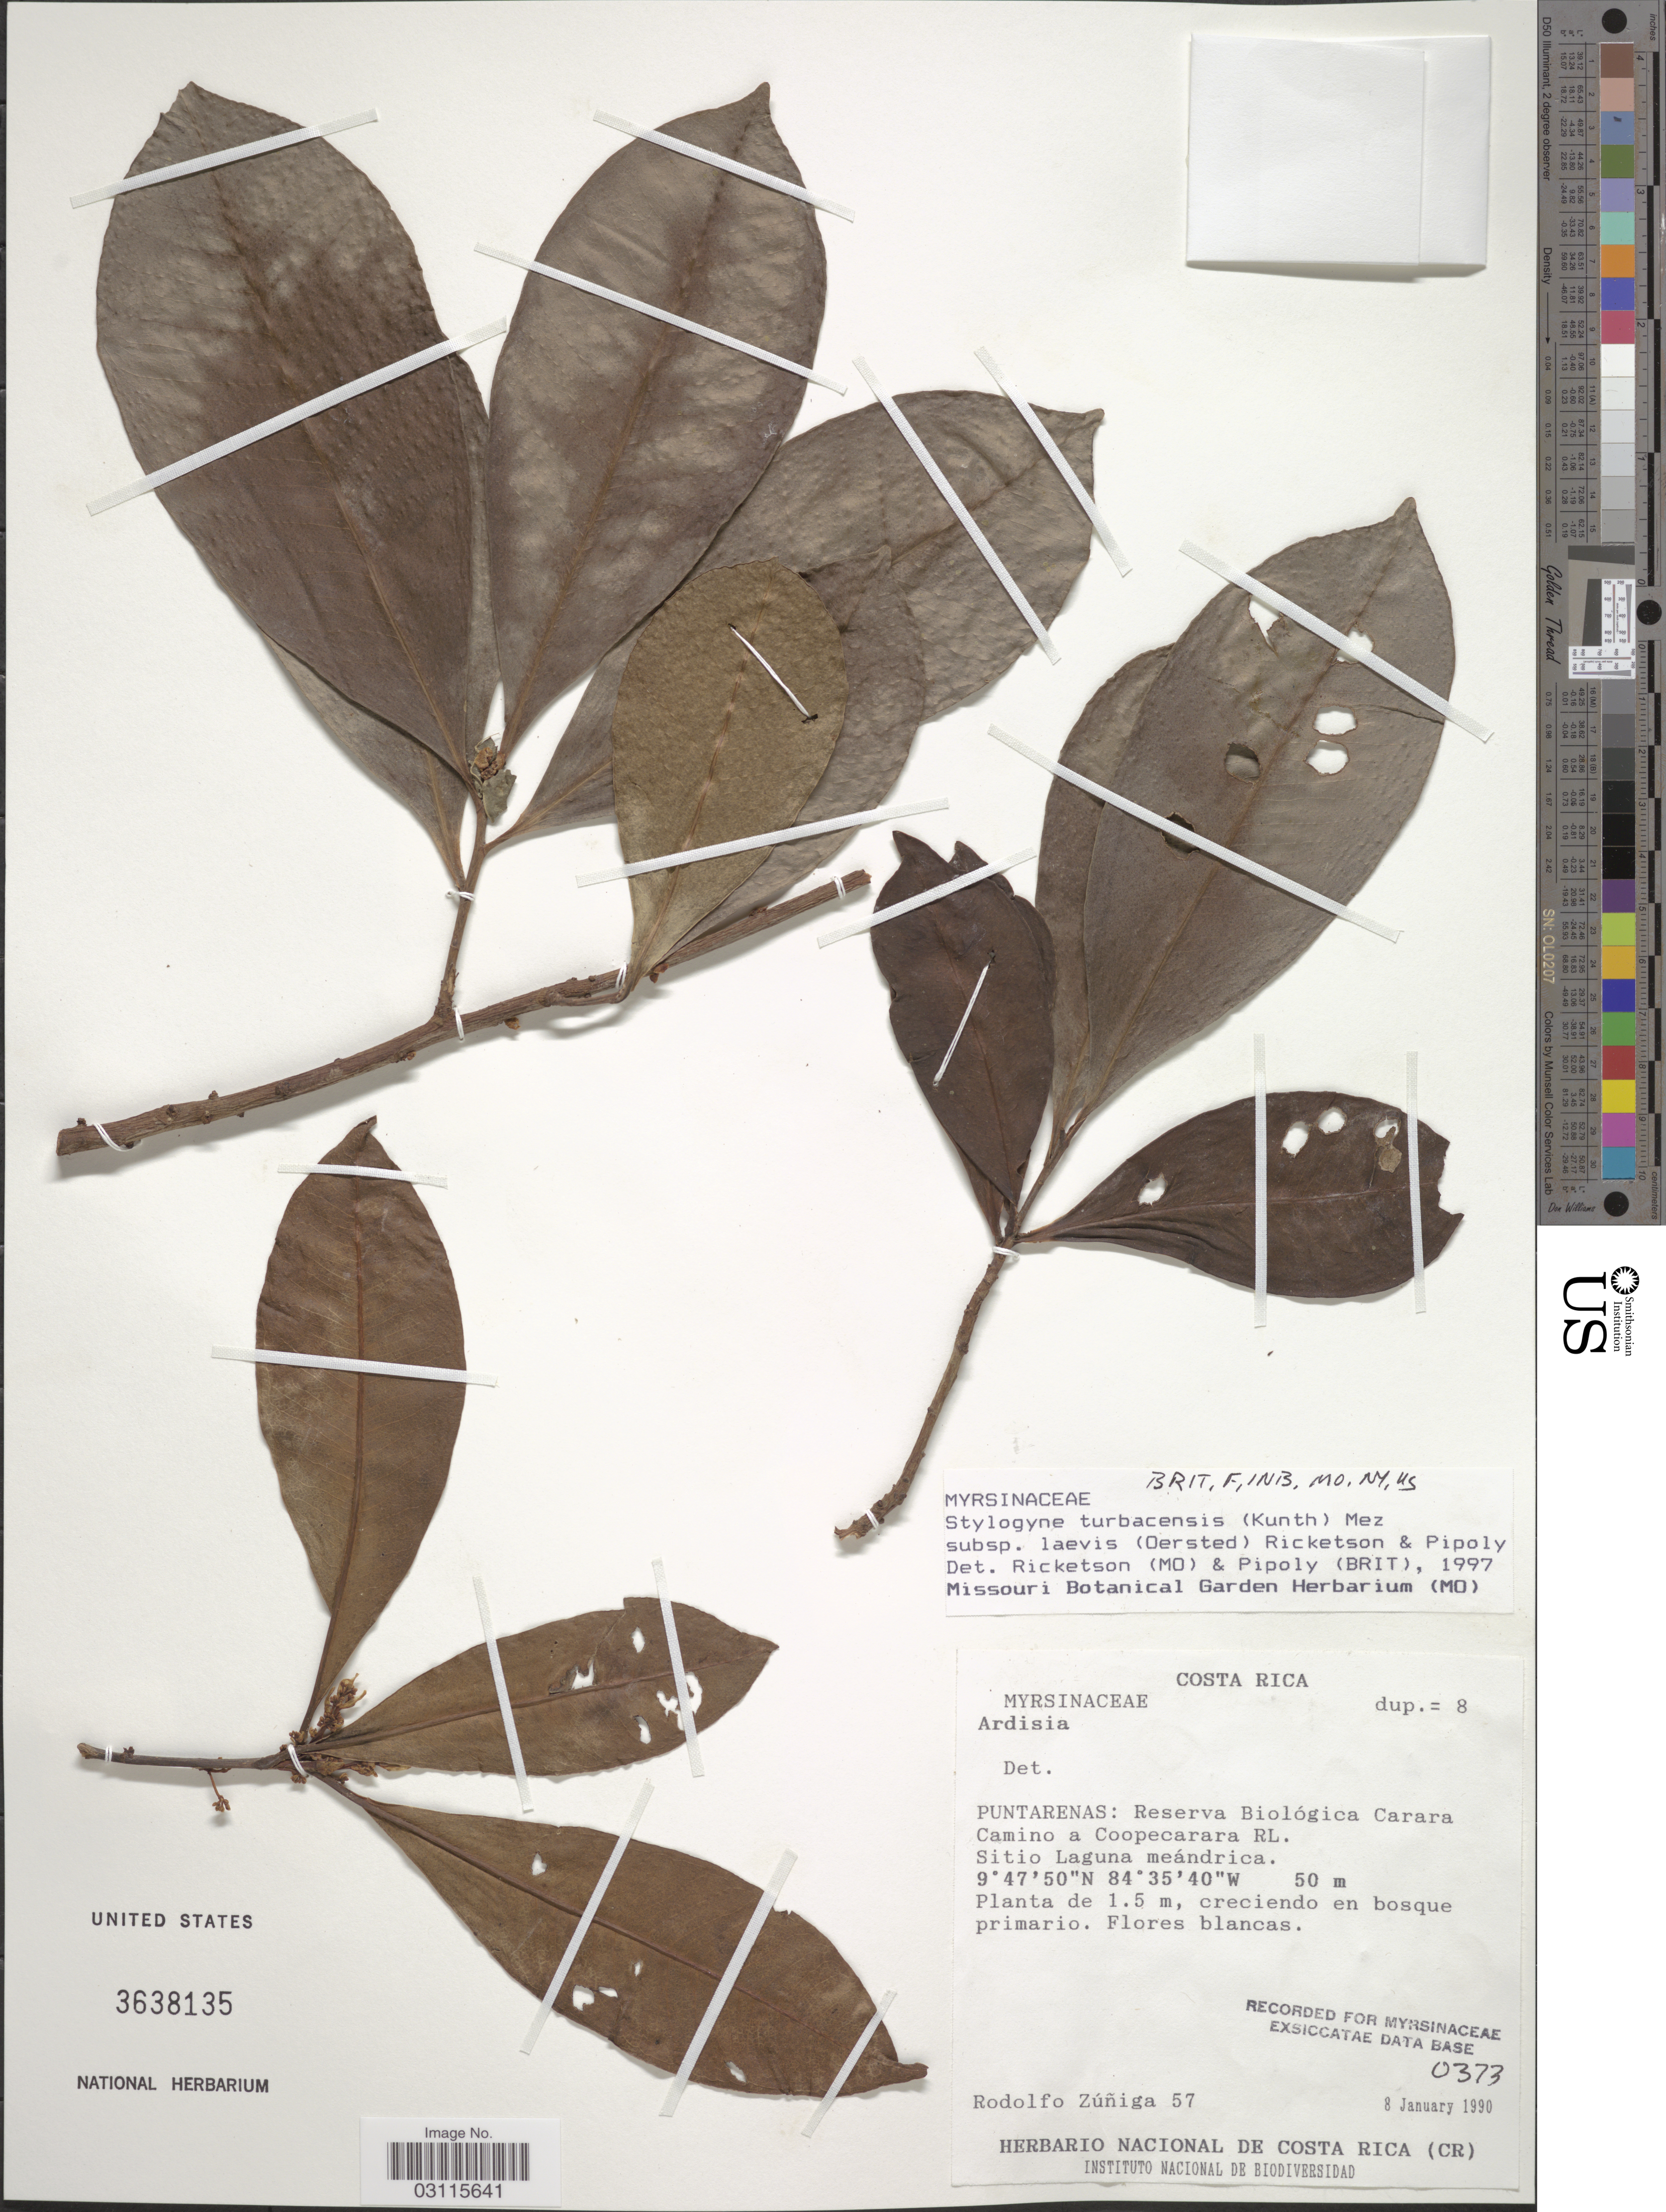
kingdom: Plantae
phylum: Tracheophyta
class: Magnoliopsida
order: Ericales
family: Primulaceae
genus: Stylogyne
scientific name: Stylogyne turbacensis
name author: (Kunth) Mez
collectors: R. Zúñiga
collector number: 57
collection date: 1990-01-08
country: Costa Rica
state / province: Puntarenas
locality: Reserva Biológica Carara Camino a Coopecarara RL. Sitio Laguna meándrica.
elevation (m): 50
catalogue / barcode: US 3638135